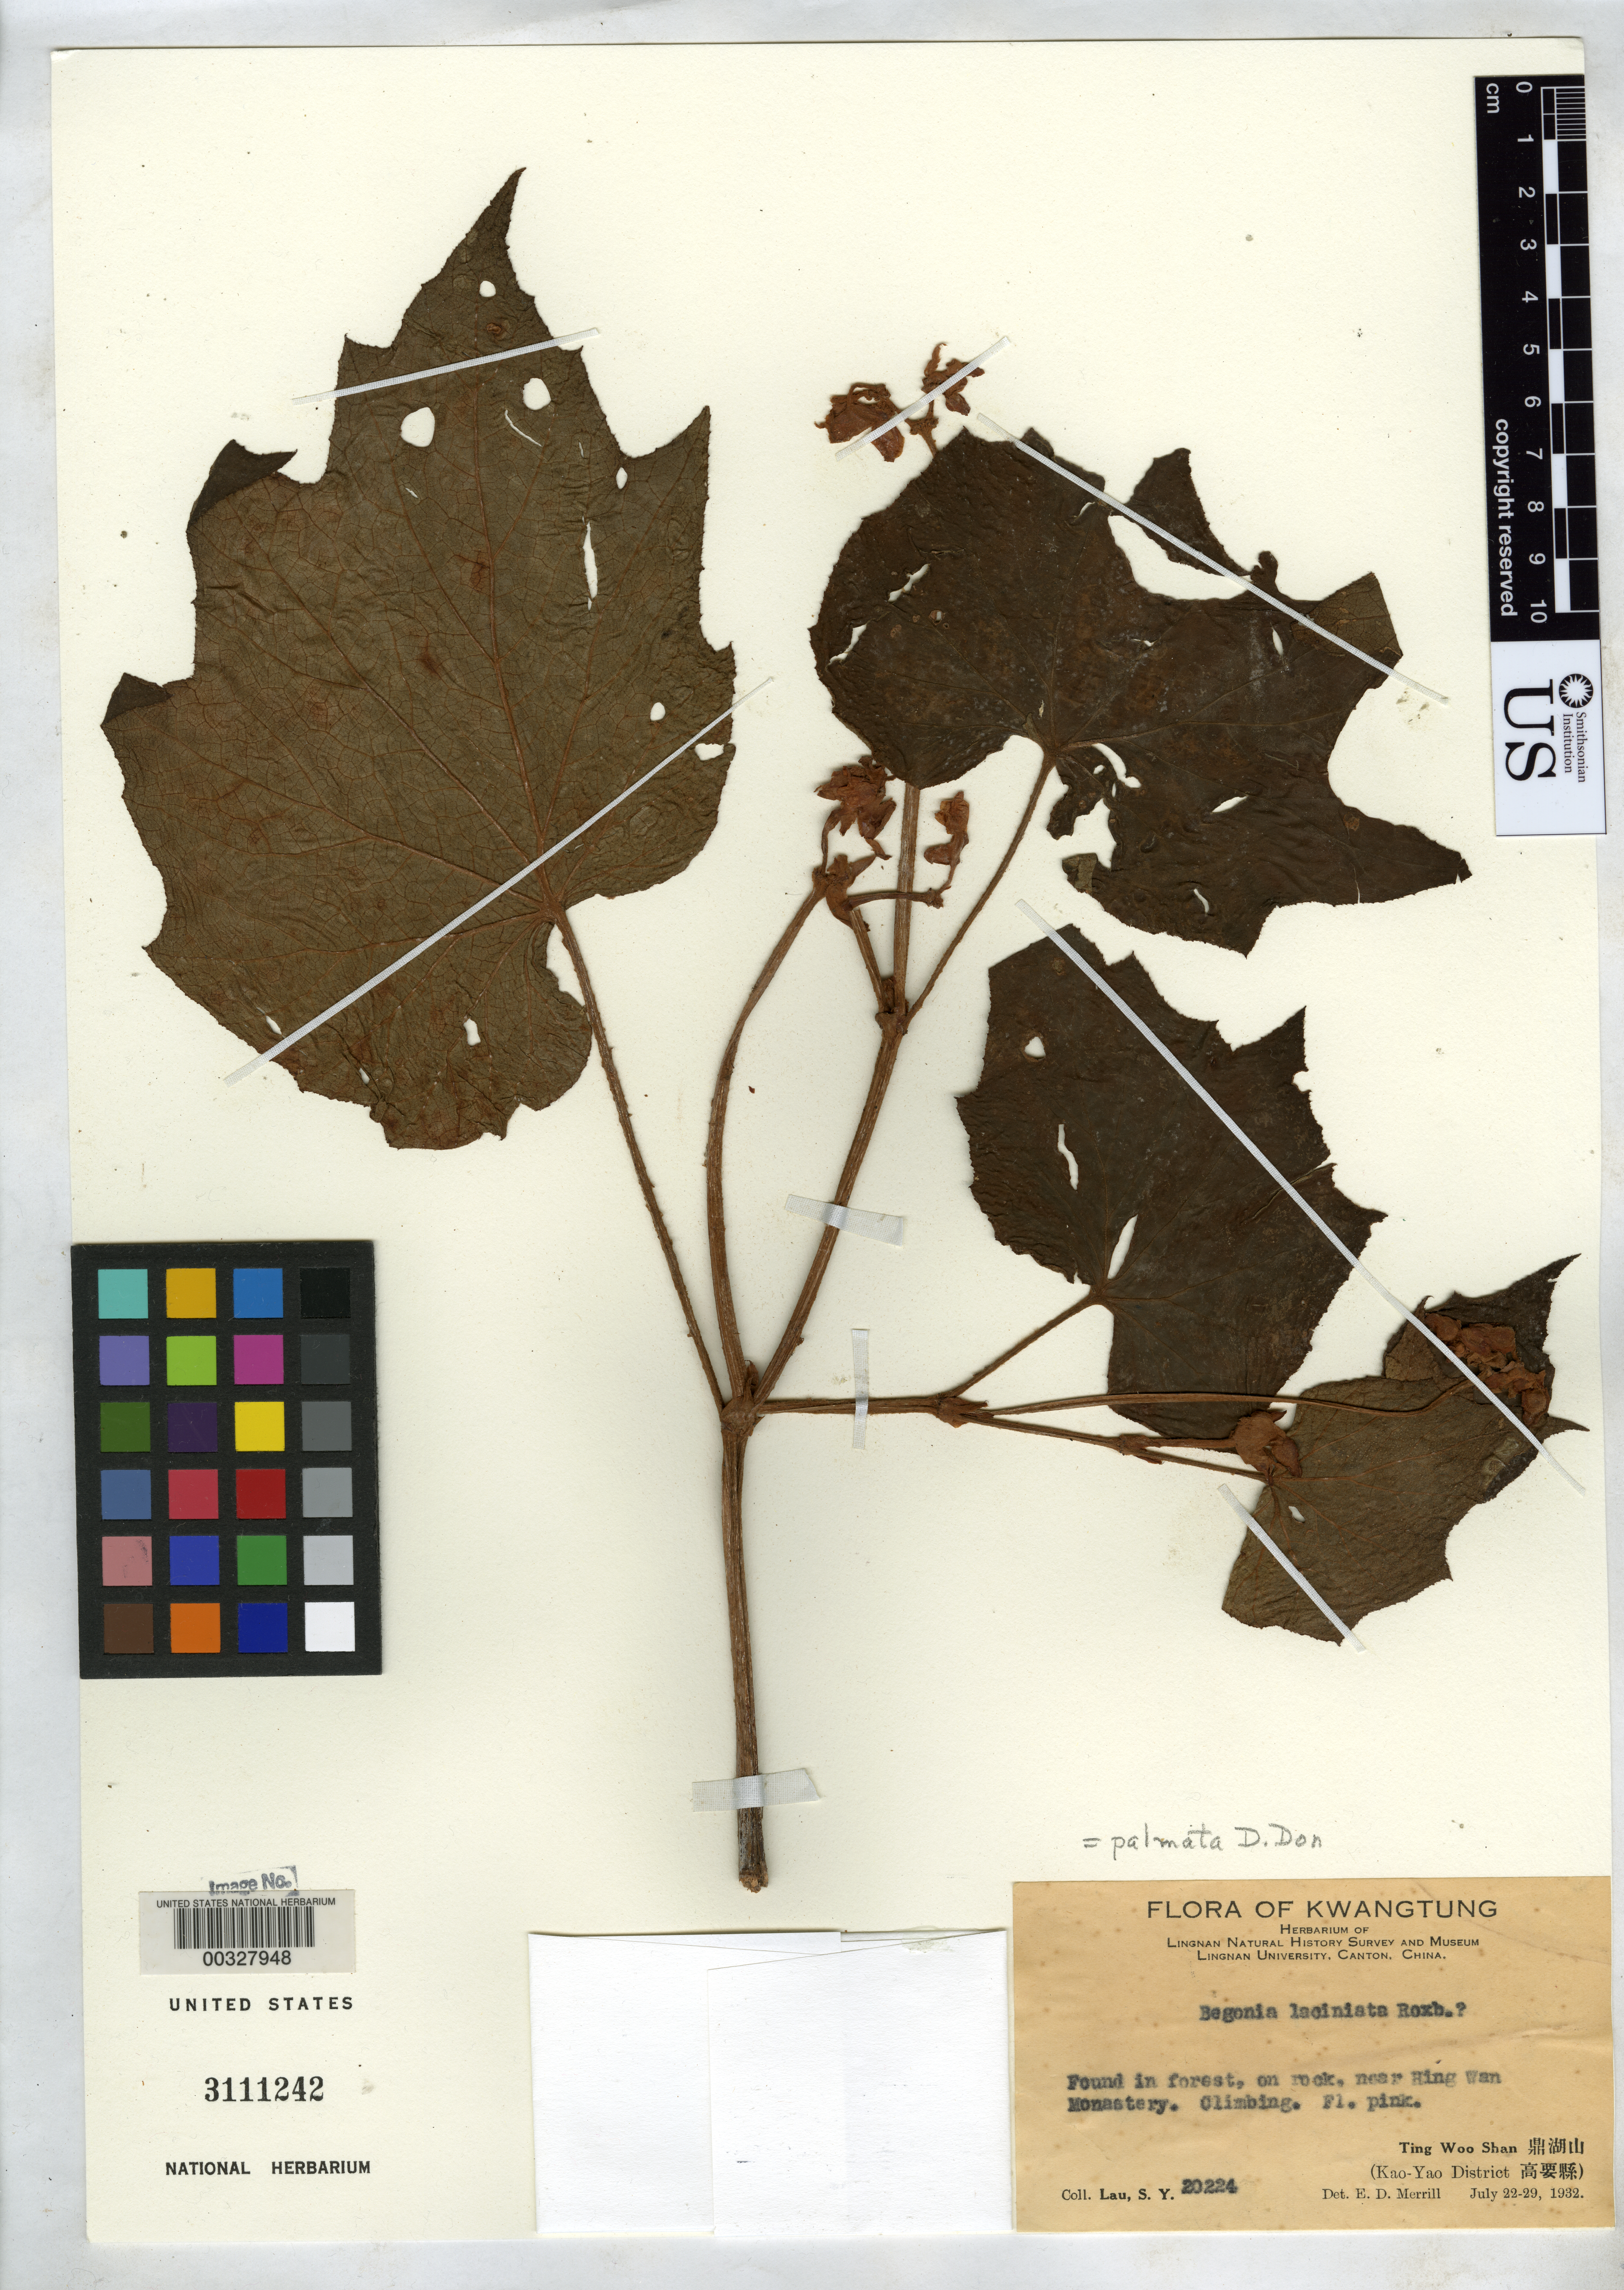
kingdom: Plantae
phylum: Tracheophyta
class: Magnoliopsida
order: Cucurbitales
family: Begoniaceae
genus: Begonia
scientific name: Begonia palmata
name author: D. Don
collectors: S. Y. Lau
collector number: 20224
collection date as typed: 22 Jul 1932 to 29 Jul 1932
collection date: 1932-07-22/1932-07-29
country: China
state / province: Guangdong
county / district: Zhaoqing ?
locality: Kao-yao dist., ting woo shan, forest near hing wan monastery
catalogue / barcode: US 3111242